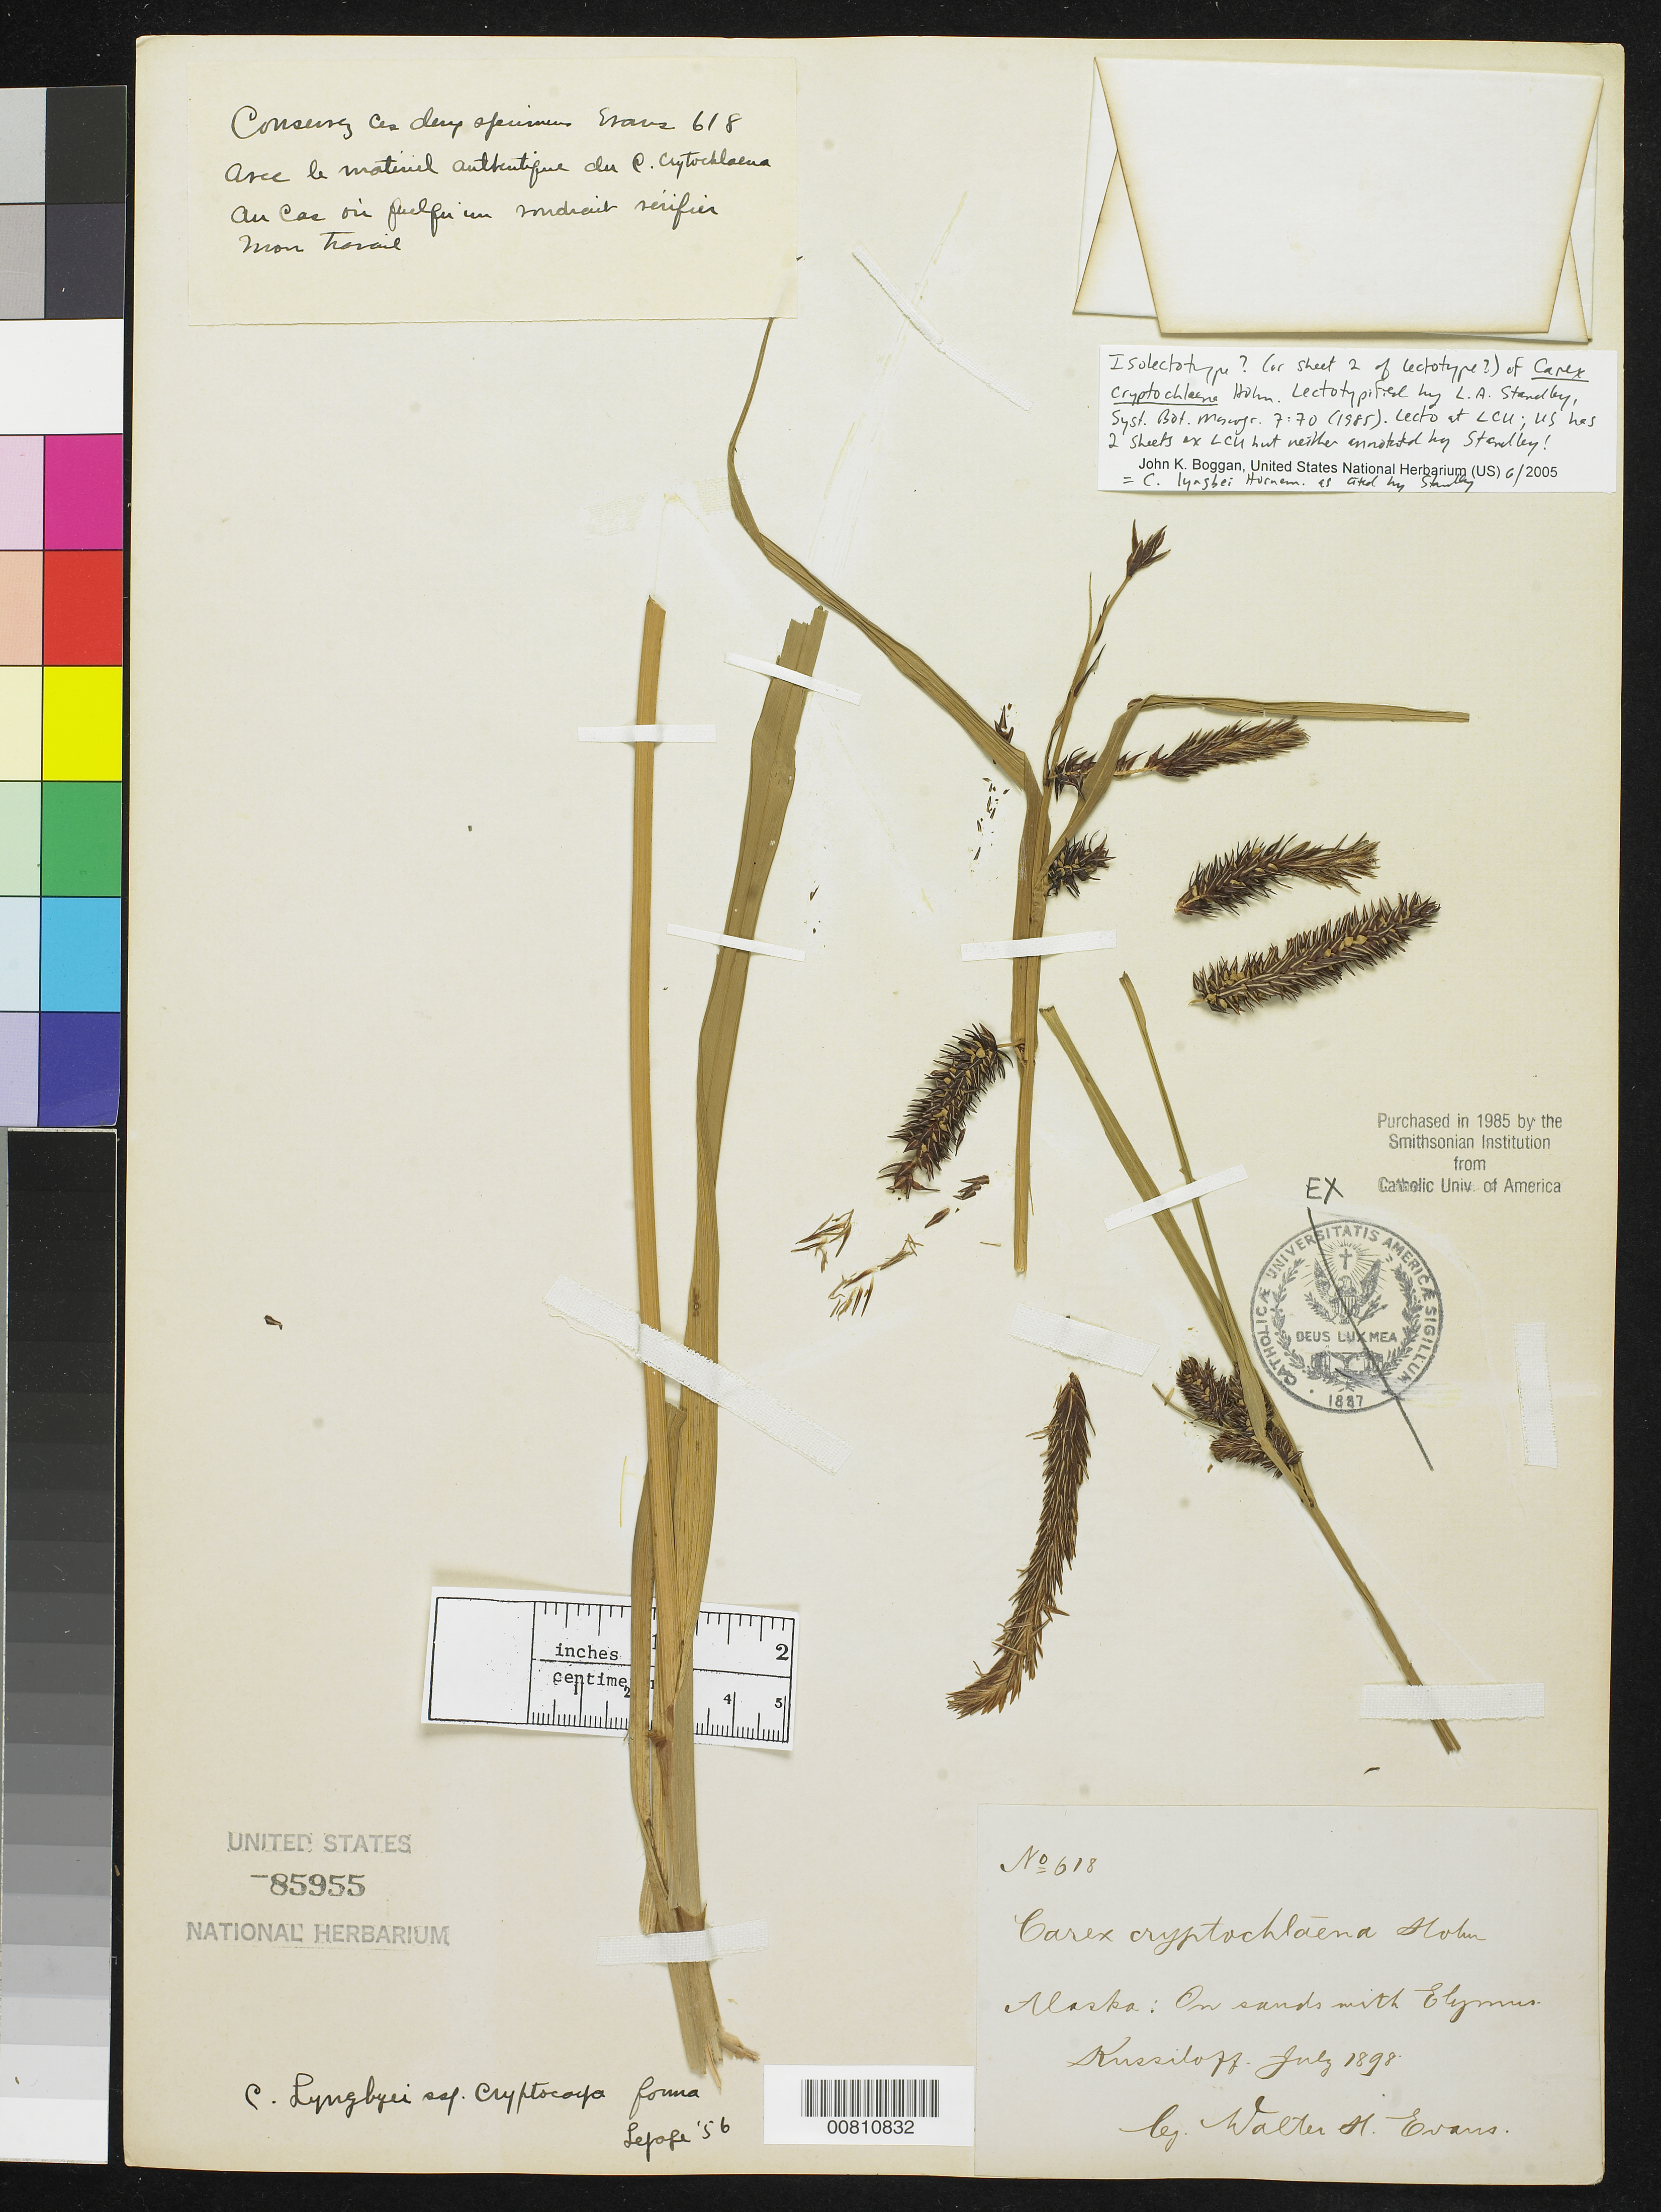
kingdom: Plantae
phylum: Tracheophyta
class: Liliopsida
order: Poales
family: Cyperaceae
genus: Carex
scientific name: Carex x cryptochlaena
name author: Holm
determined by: Boggan, J. K., (US), NMNH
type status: Possible Isolectotype; Isosyntype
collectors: W. H. Evans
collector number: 618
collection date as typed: Jul 1898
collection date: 1898-07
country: United States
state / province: Alaska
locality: Kussiloff.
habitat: On sands with Elymus.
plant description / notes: Standley (1985) cites lectotype at LCU, isolecto at US. US has 2 sheets ex LCU, neither of which was annotated by Standley.; Purchased in 1985 by the Smithsonian Institution from Catholic Univ. of America [=LCU].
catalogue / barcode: US 85955